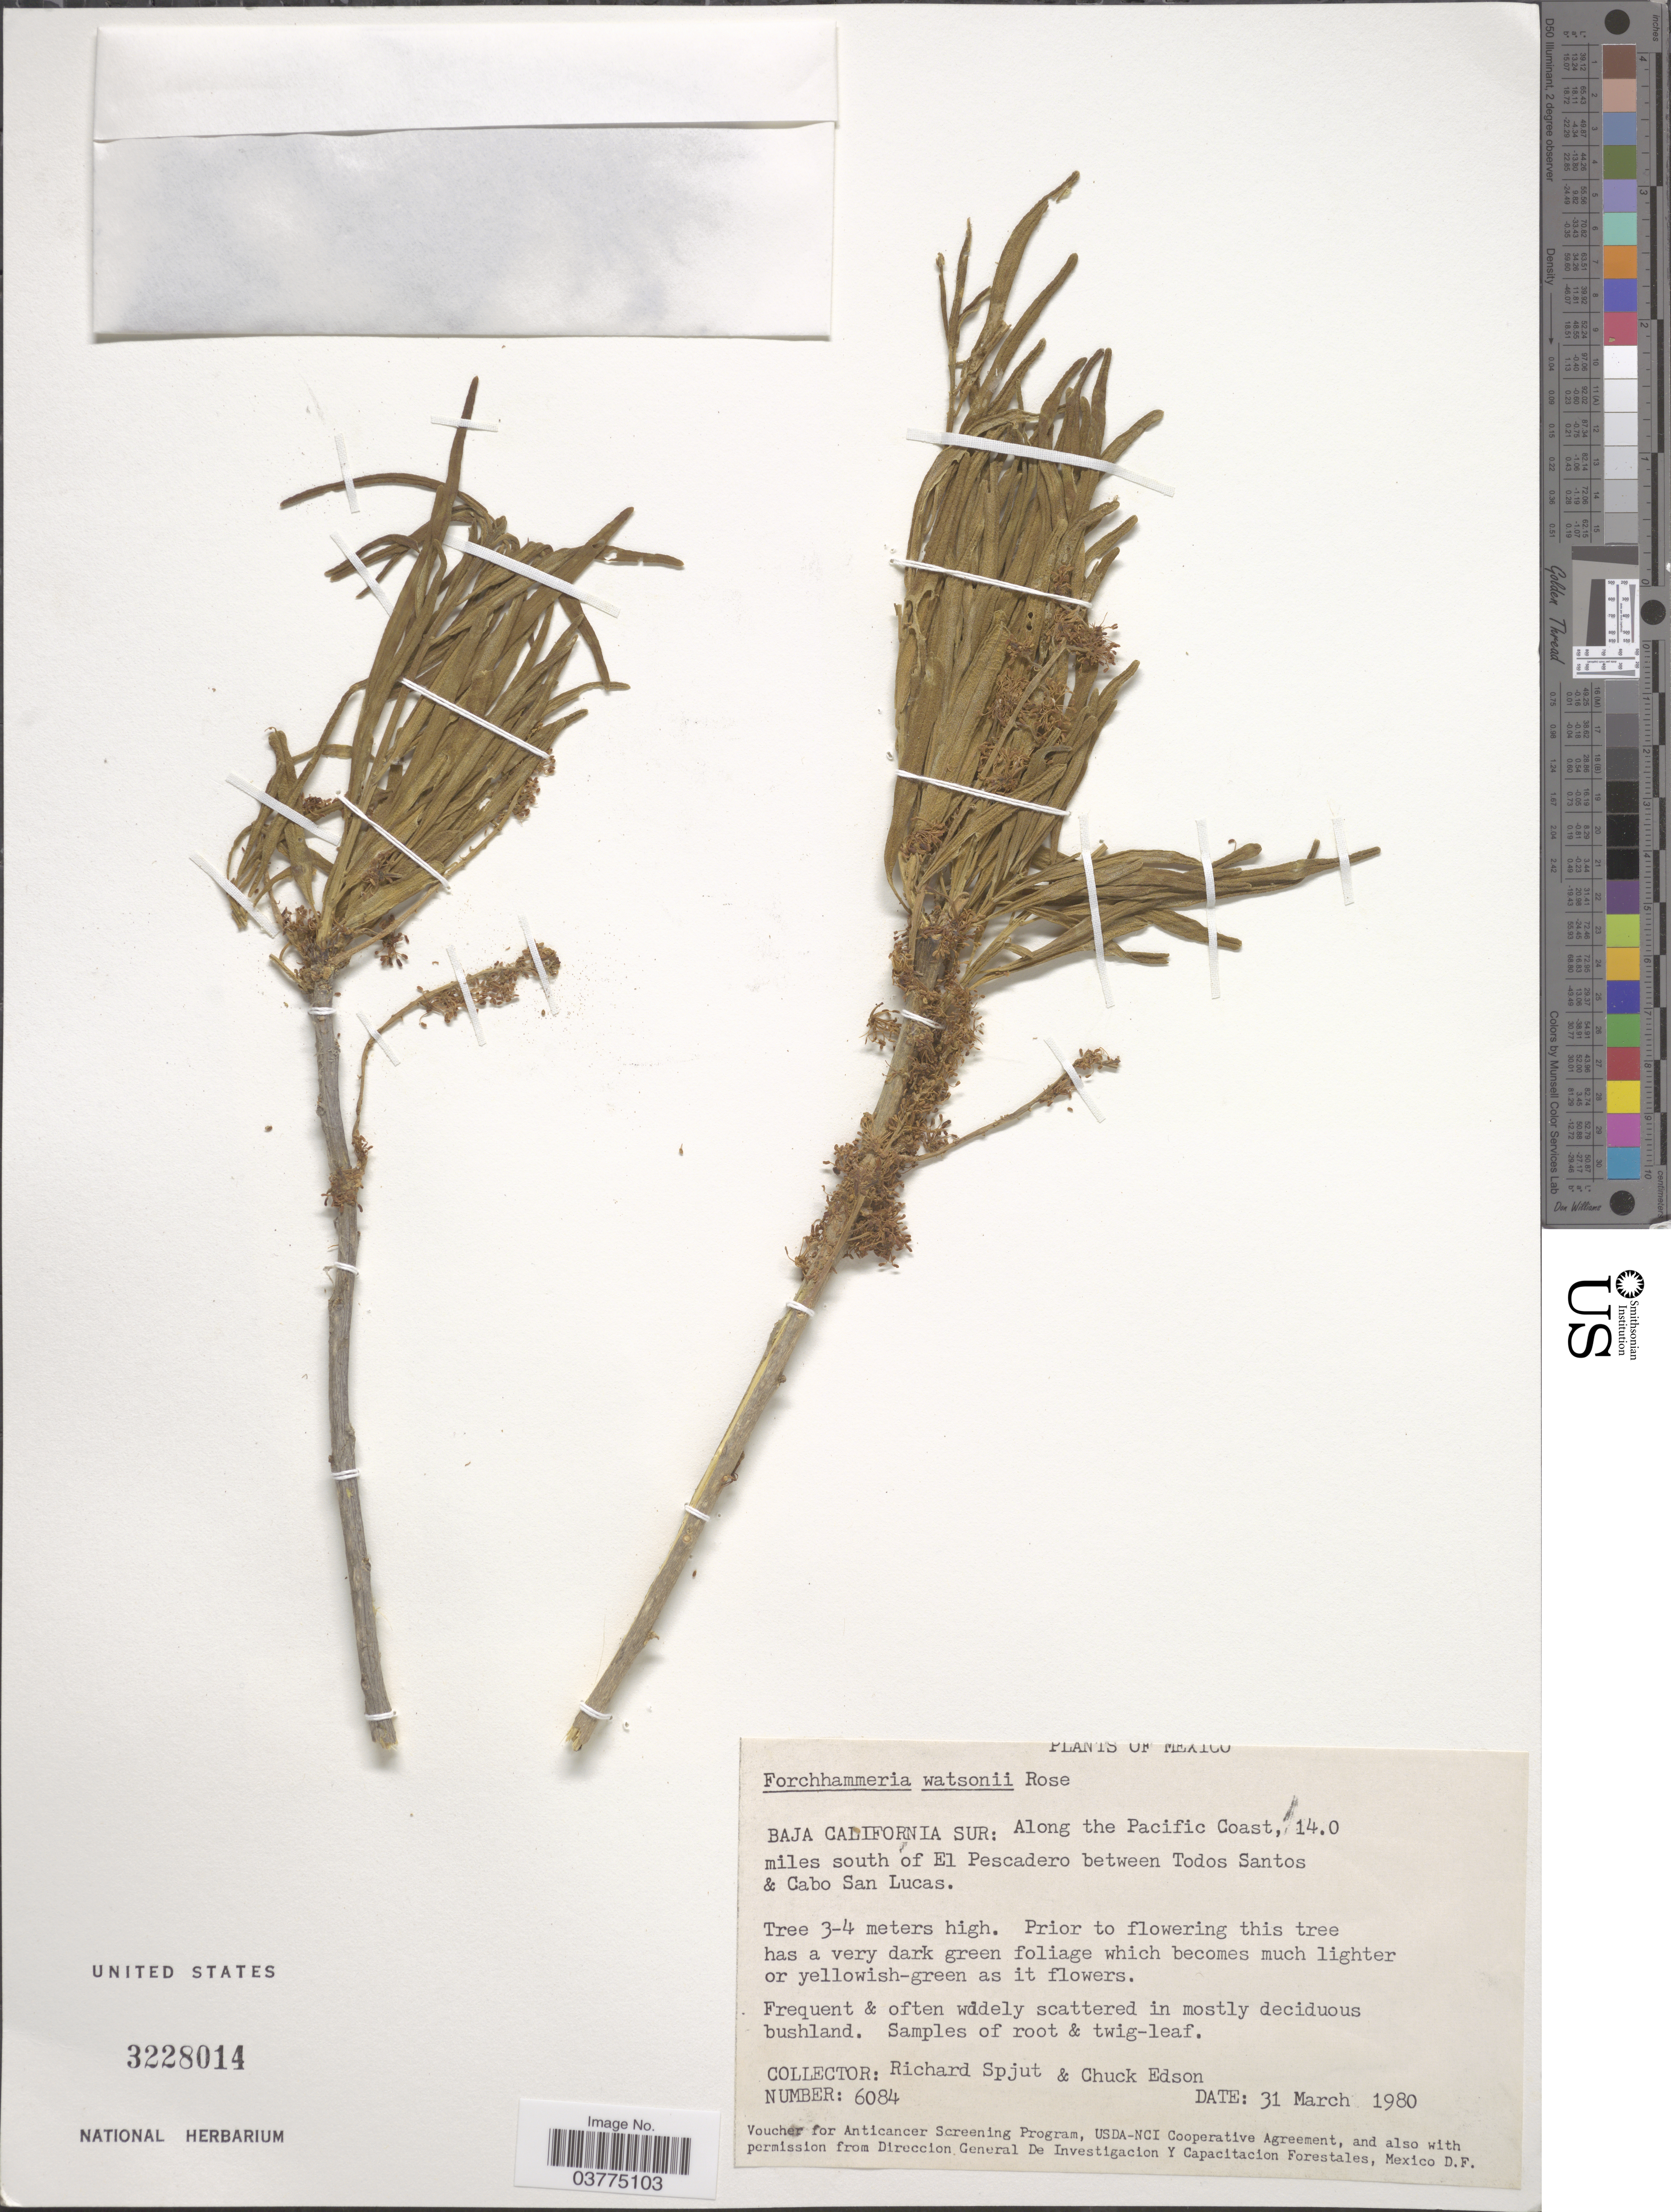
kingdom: Plantae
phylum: Tracheophyta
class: Magnoliopsida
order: Brassicales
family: Stixaceae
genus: Forchhammeria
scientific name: Forchhammeria watsonii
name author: Rose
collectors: R. Spjut & C. Edson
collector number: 6084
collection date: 1980-03-31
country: Mexico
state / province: Baja California Sur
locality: Along the Pacific Coast, 14.0 miles south of El Pescadero between Todos Santos & Cabo San Lucas.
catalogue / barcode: US 3228014